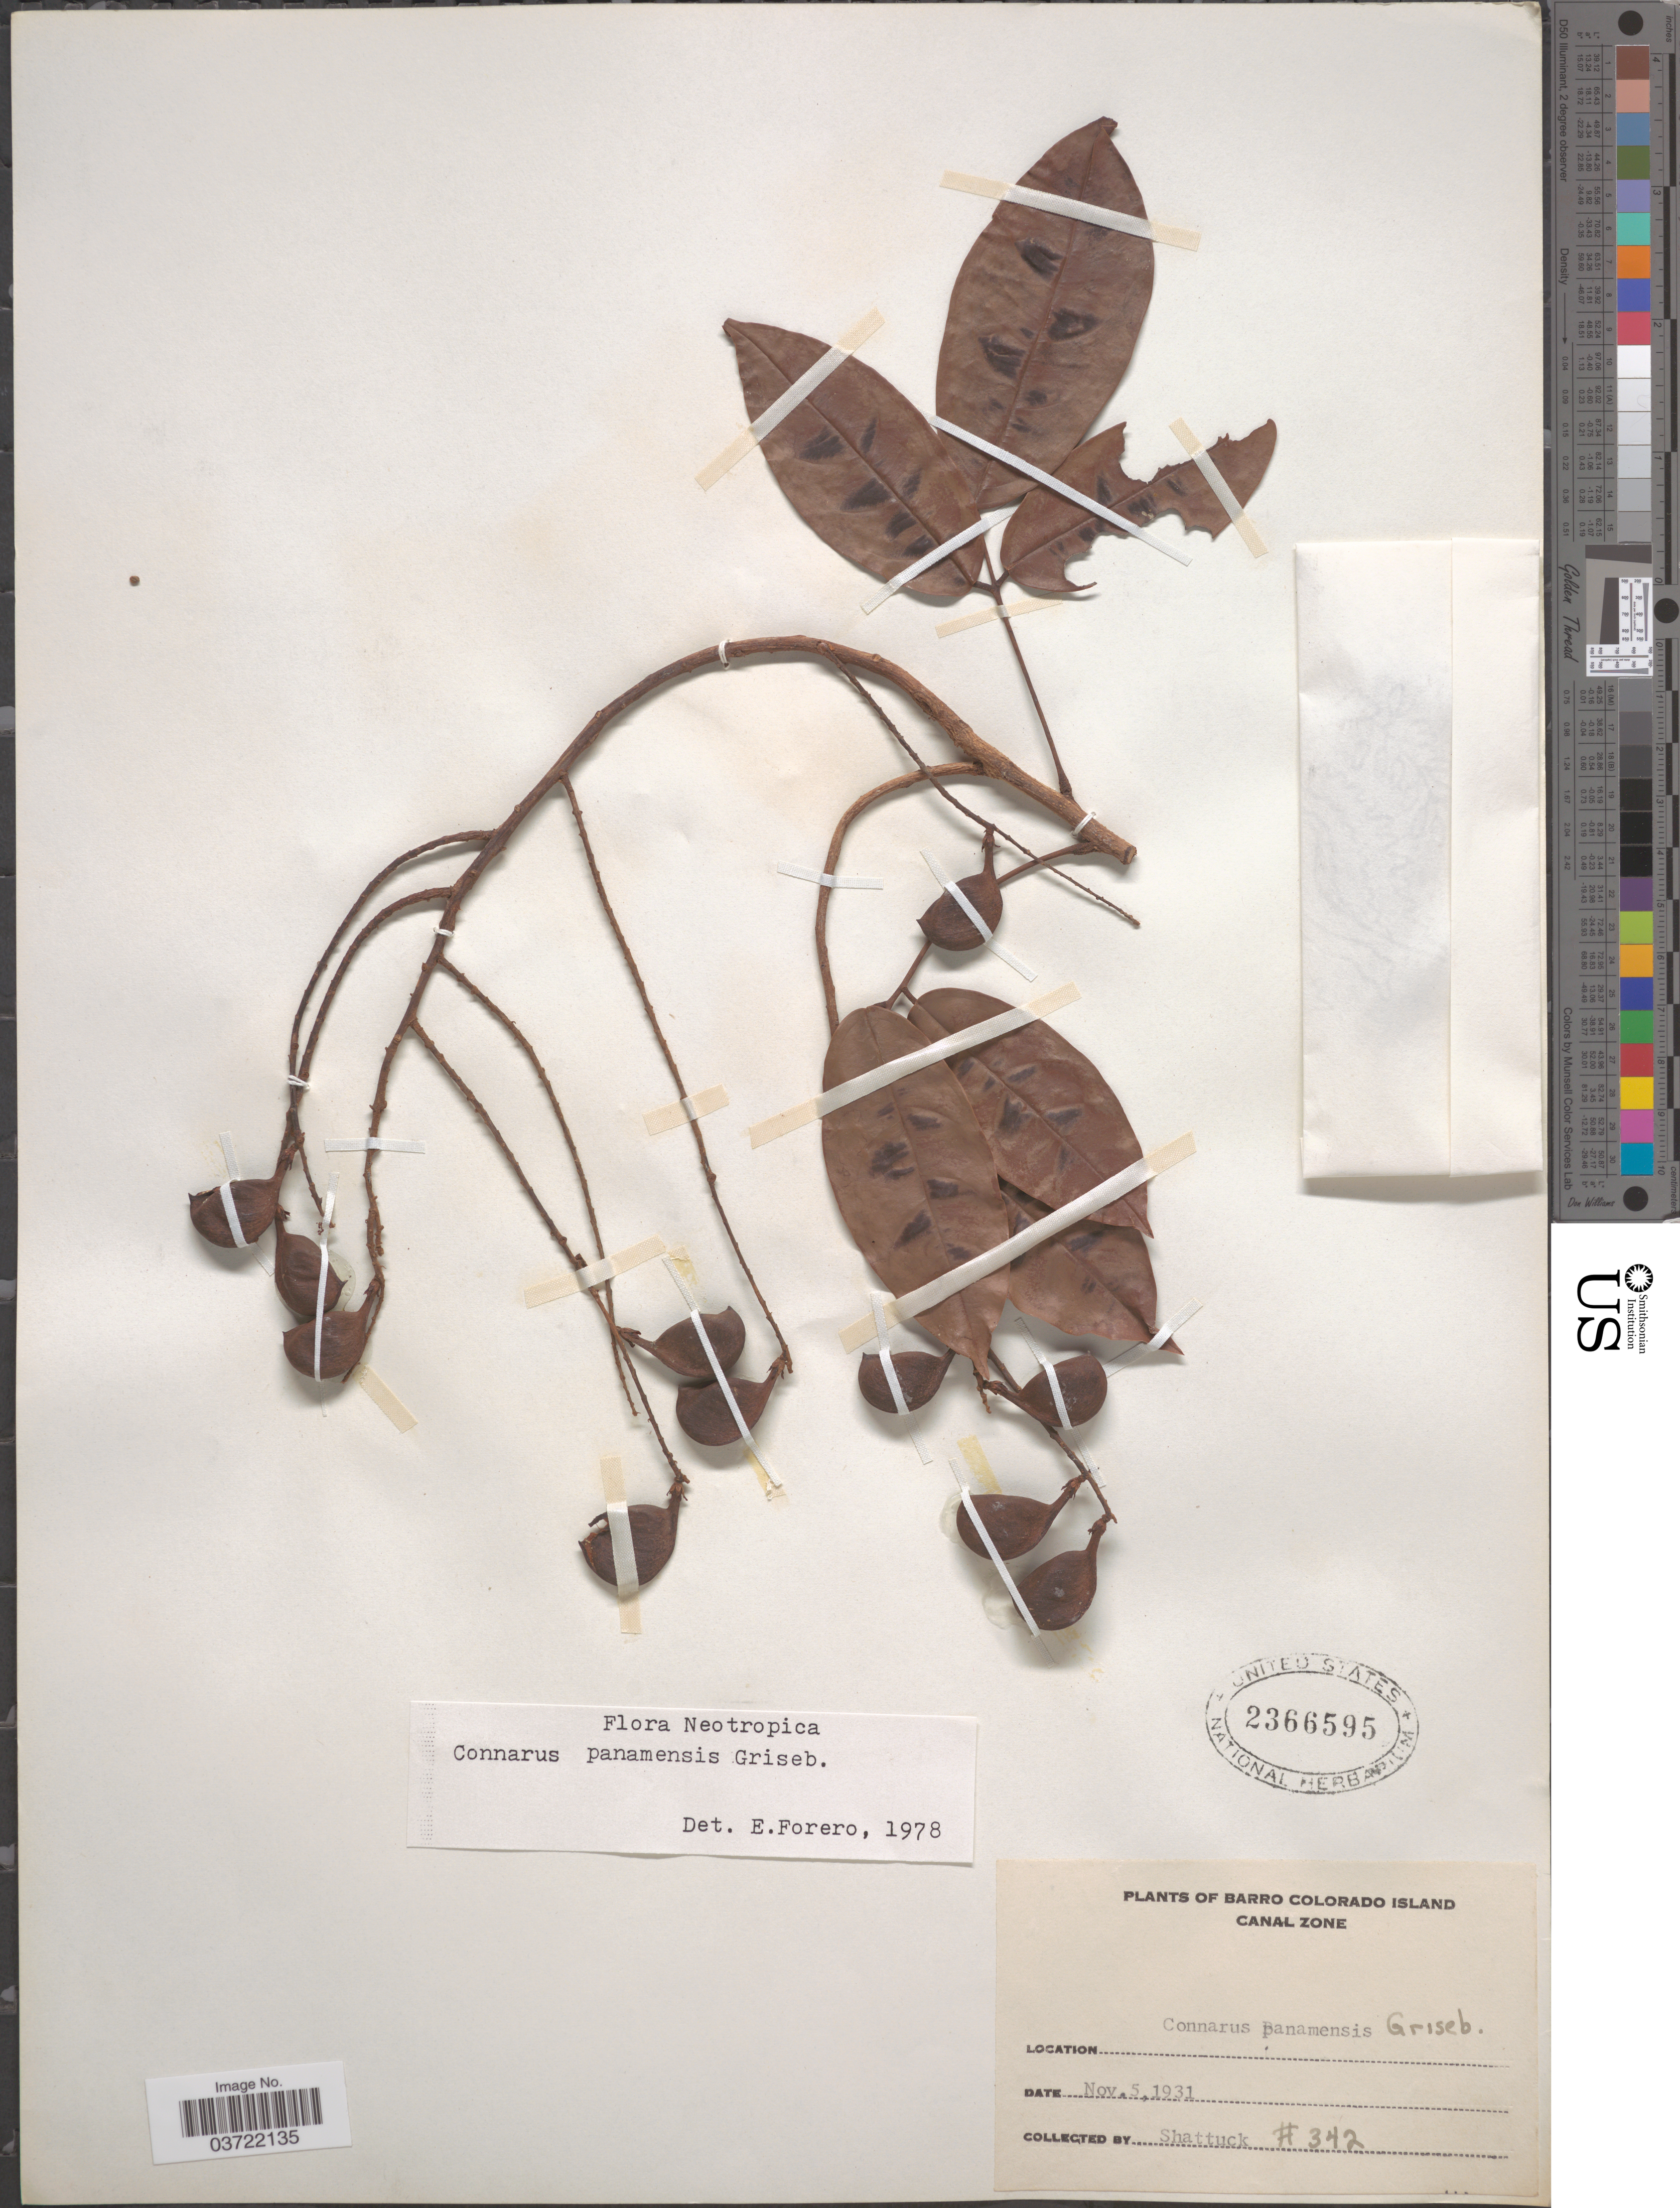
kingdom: Plantae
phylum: Tracheophyta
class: Magnoliopsida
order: Oxalidales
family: Connaraceae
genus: Connarus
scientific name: Connarus palawanensis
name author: Elmer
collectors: Shattuck, --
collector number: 342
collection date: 1931-11-05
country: Panama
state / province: Panamá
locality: Barro Colorado Island. Canal Zone.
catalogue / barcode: US 2366595